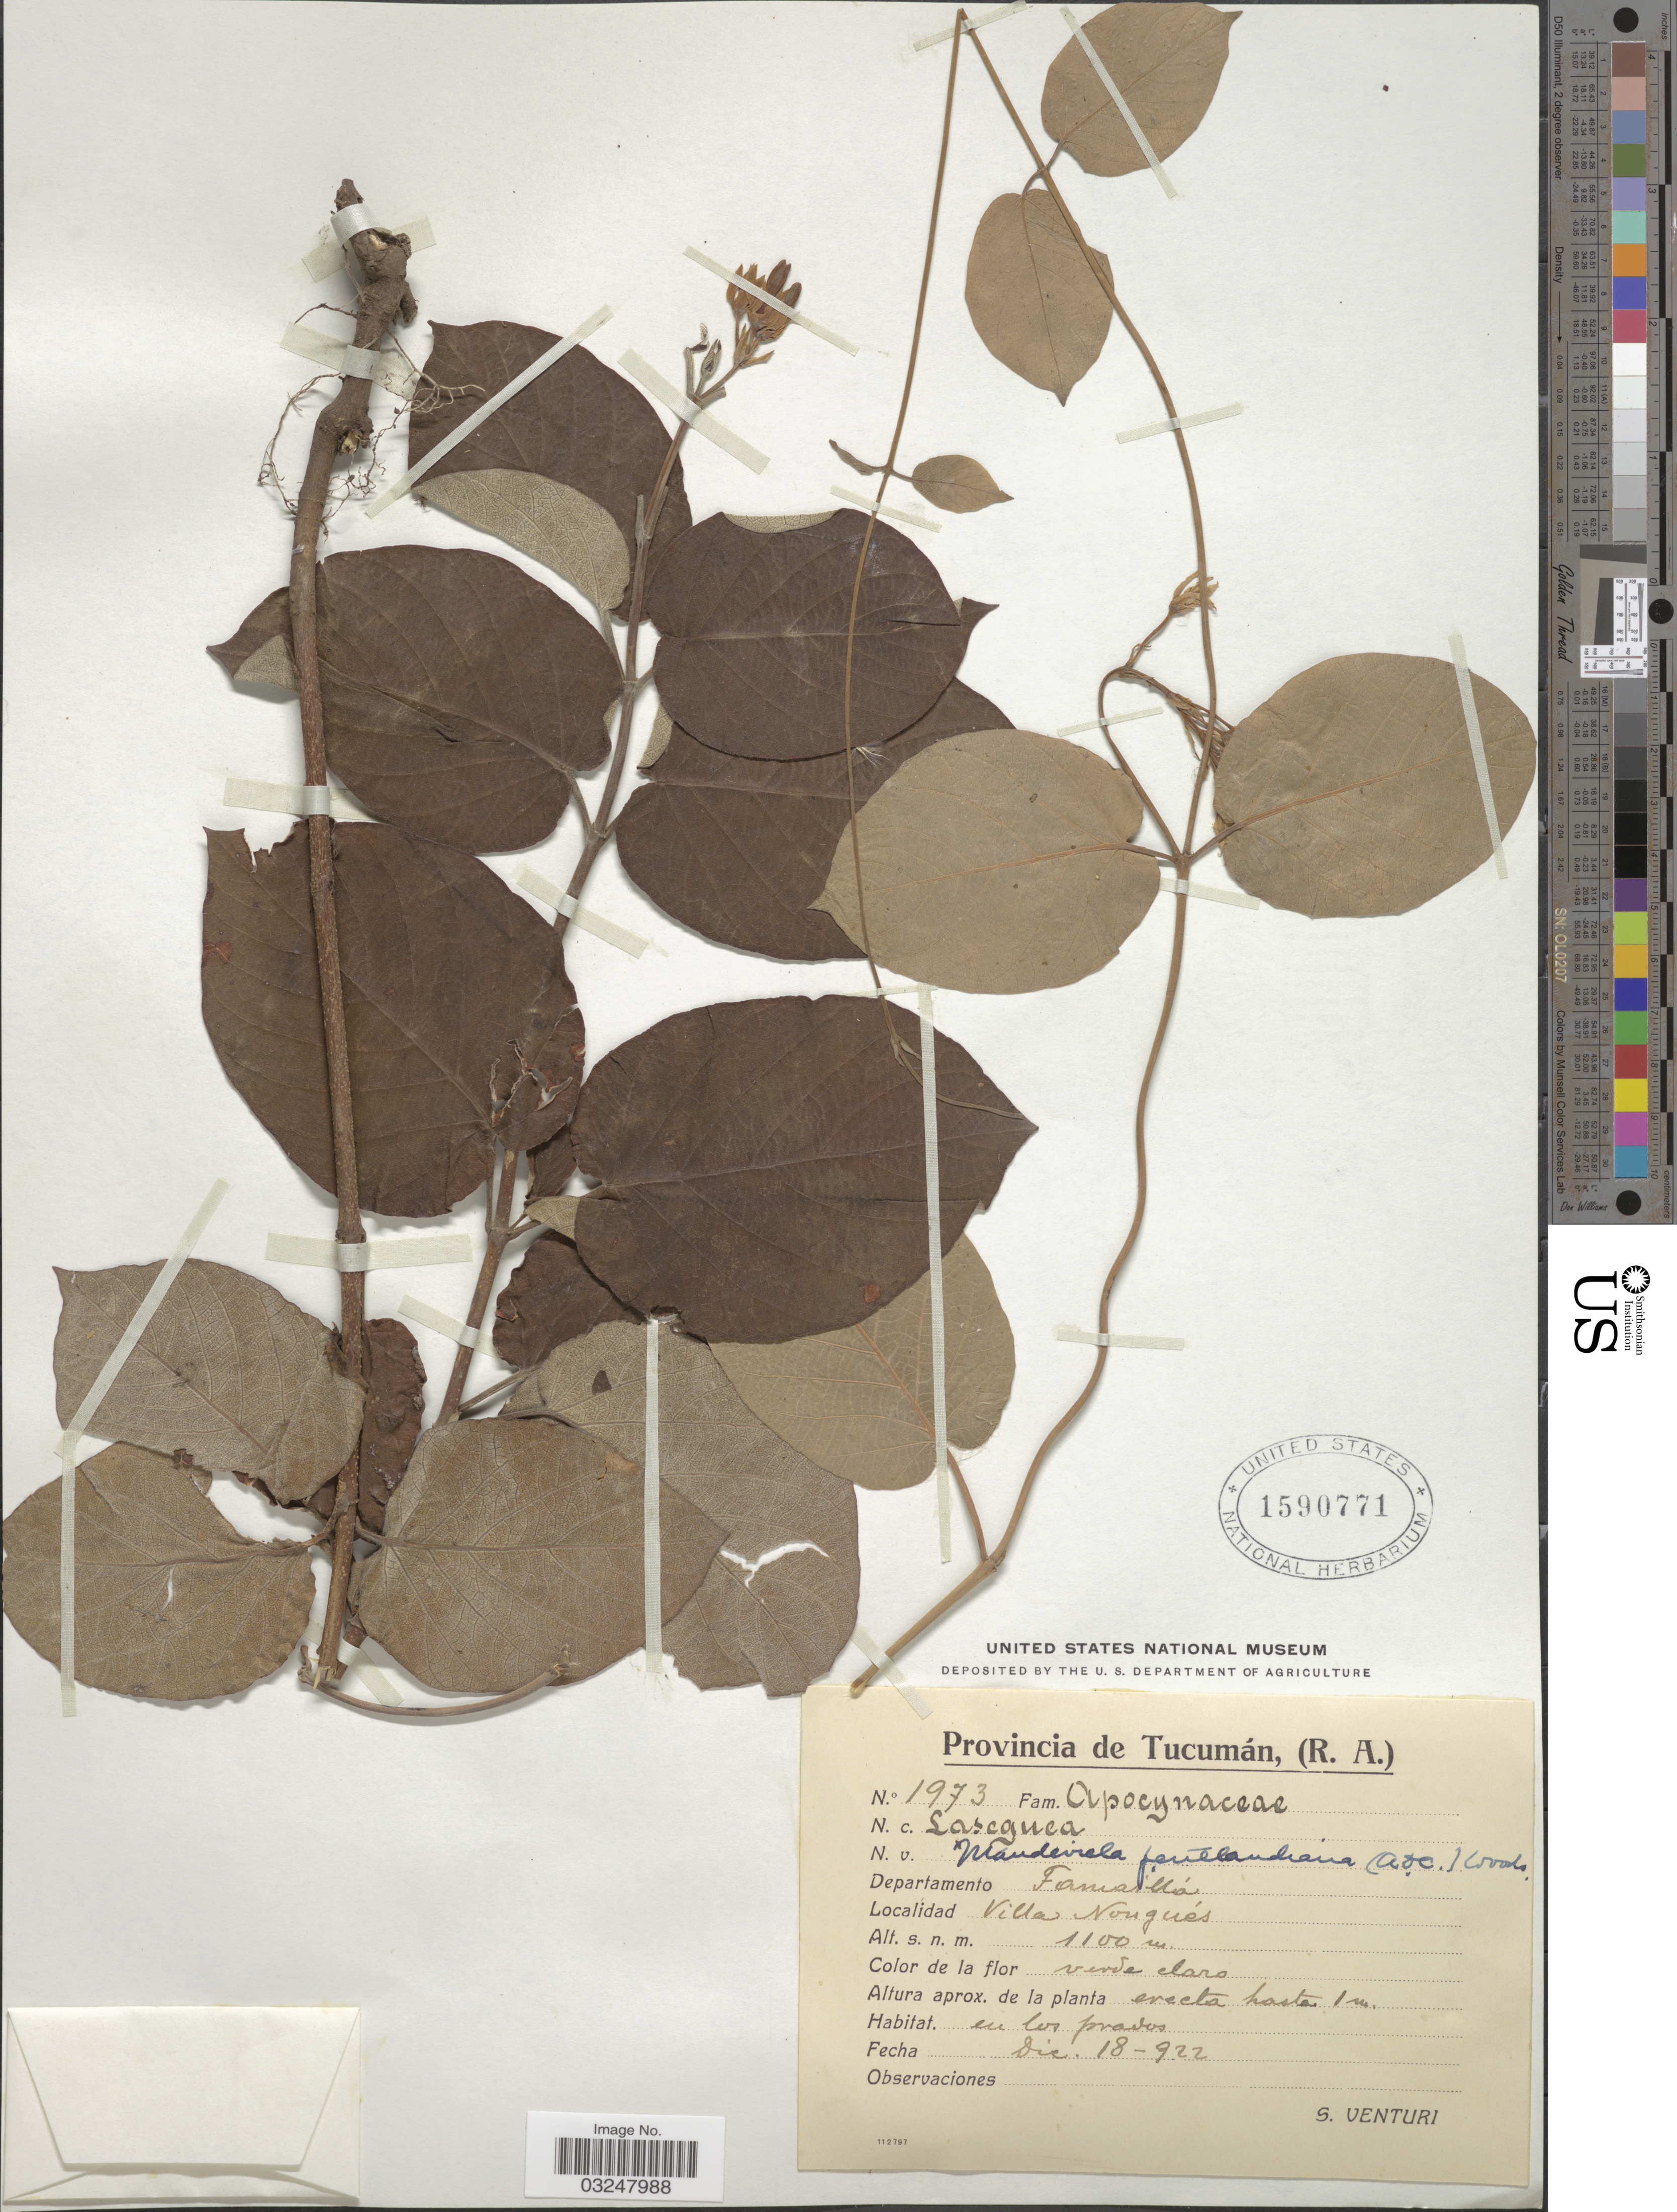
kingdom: Plantae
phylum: Tracheophyta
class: Magnoliopsida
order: Gentianales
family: Apocynaceae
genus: Mandevilla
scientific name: Mandevilla pentlandiana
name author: (DC.) Woodson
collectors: S. Venturi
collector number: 1973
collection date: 1922-12-18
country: Argentina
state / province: Tucuman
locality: Provincia de Tucumán, (R.A.) Departamento Famaillá, Villa Nougués.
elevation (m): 1100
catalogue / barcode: US 1590771